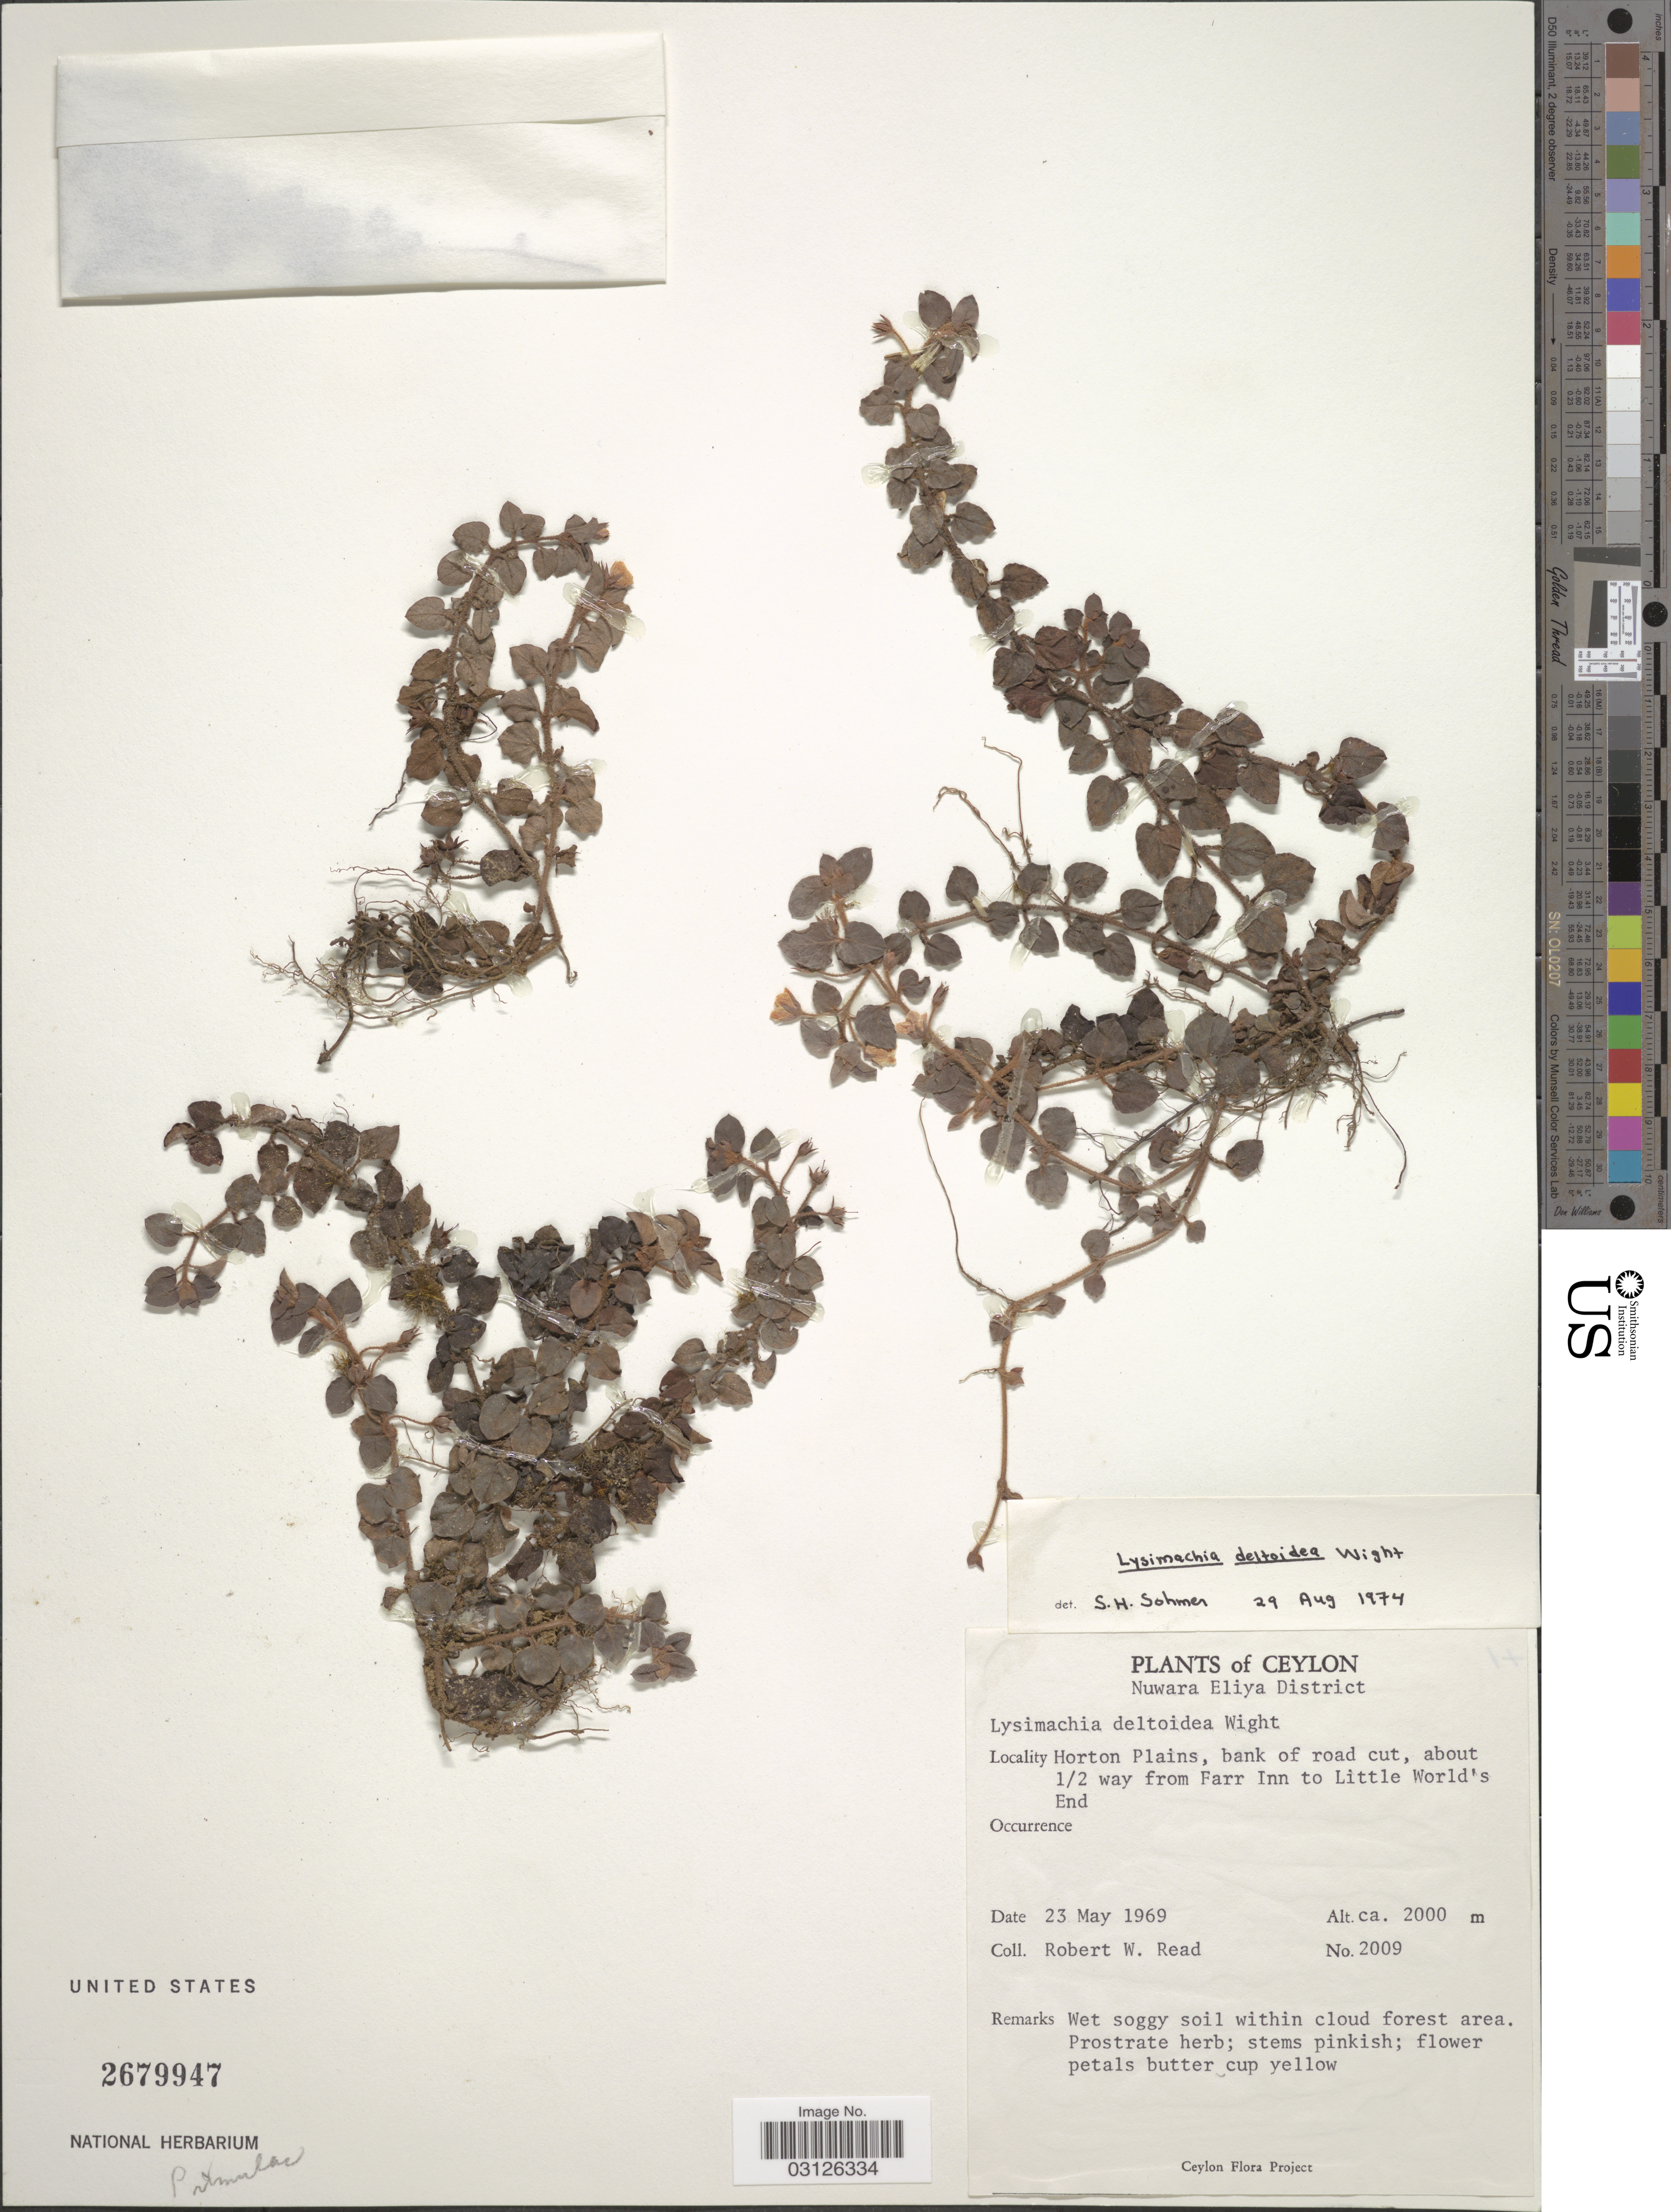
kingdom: Plantae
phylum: Tracheophyta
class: Magnoliopsida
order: Ericales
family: Primulaceae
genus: Lysimachia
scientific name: Lysimachia deltoidea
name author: Wight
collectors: R. W. Read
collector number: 2009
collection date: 1969-05-23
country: Sri Lanka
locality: Ceylon. Nuwara Eliya District. Horton Plains, bank of road cut, about 1/2 way from Farr Inn to Little World's End.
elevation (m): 2000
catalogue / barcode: US 2679947